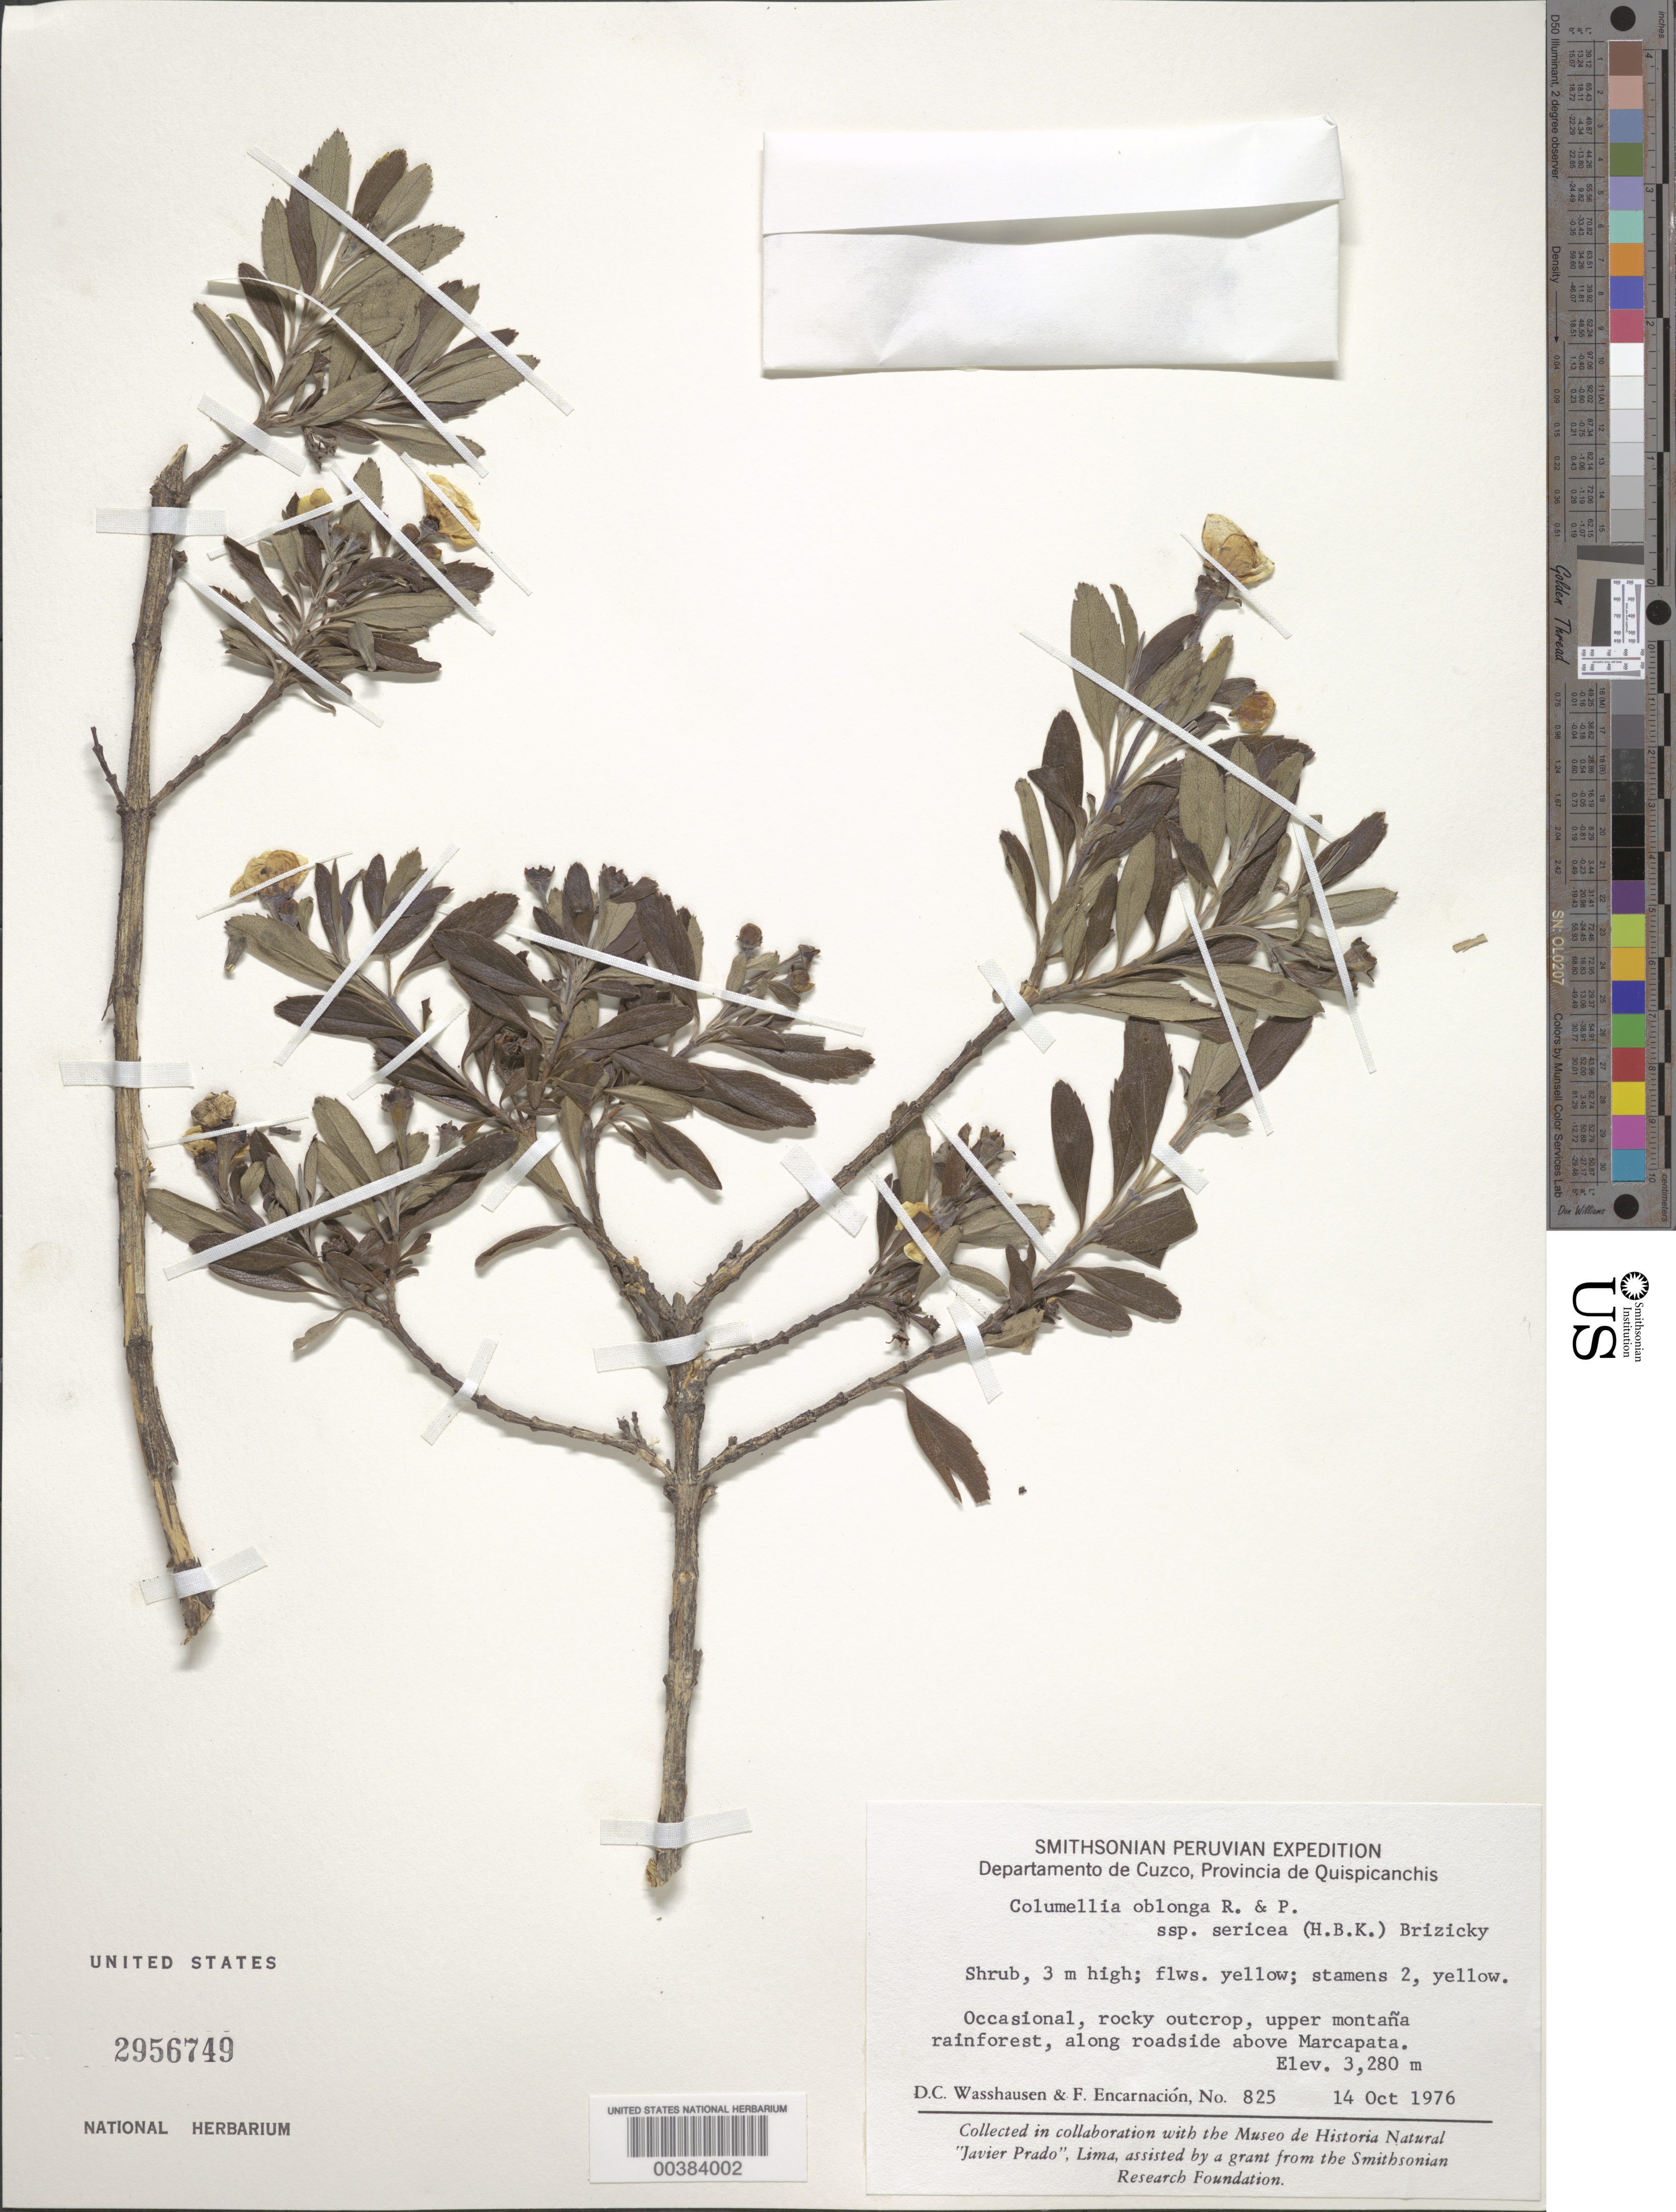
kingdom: Plantae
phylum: Tracheophyta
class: Magnoliopsida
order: Bruniales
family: Columelliaceae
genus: Columellia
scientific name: Columellia oblonga subsp. sericea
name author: (Kunth) Brizicky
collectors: D. C. Wasshausen & F. Encarnación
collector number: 825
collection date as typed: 14 Oct 1976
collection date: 1976-10-14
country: Peru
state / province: Cusco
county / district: Quispicanchis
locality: above Marcapata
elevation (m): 3280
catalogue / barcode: US 2956749